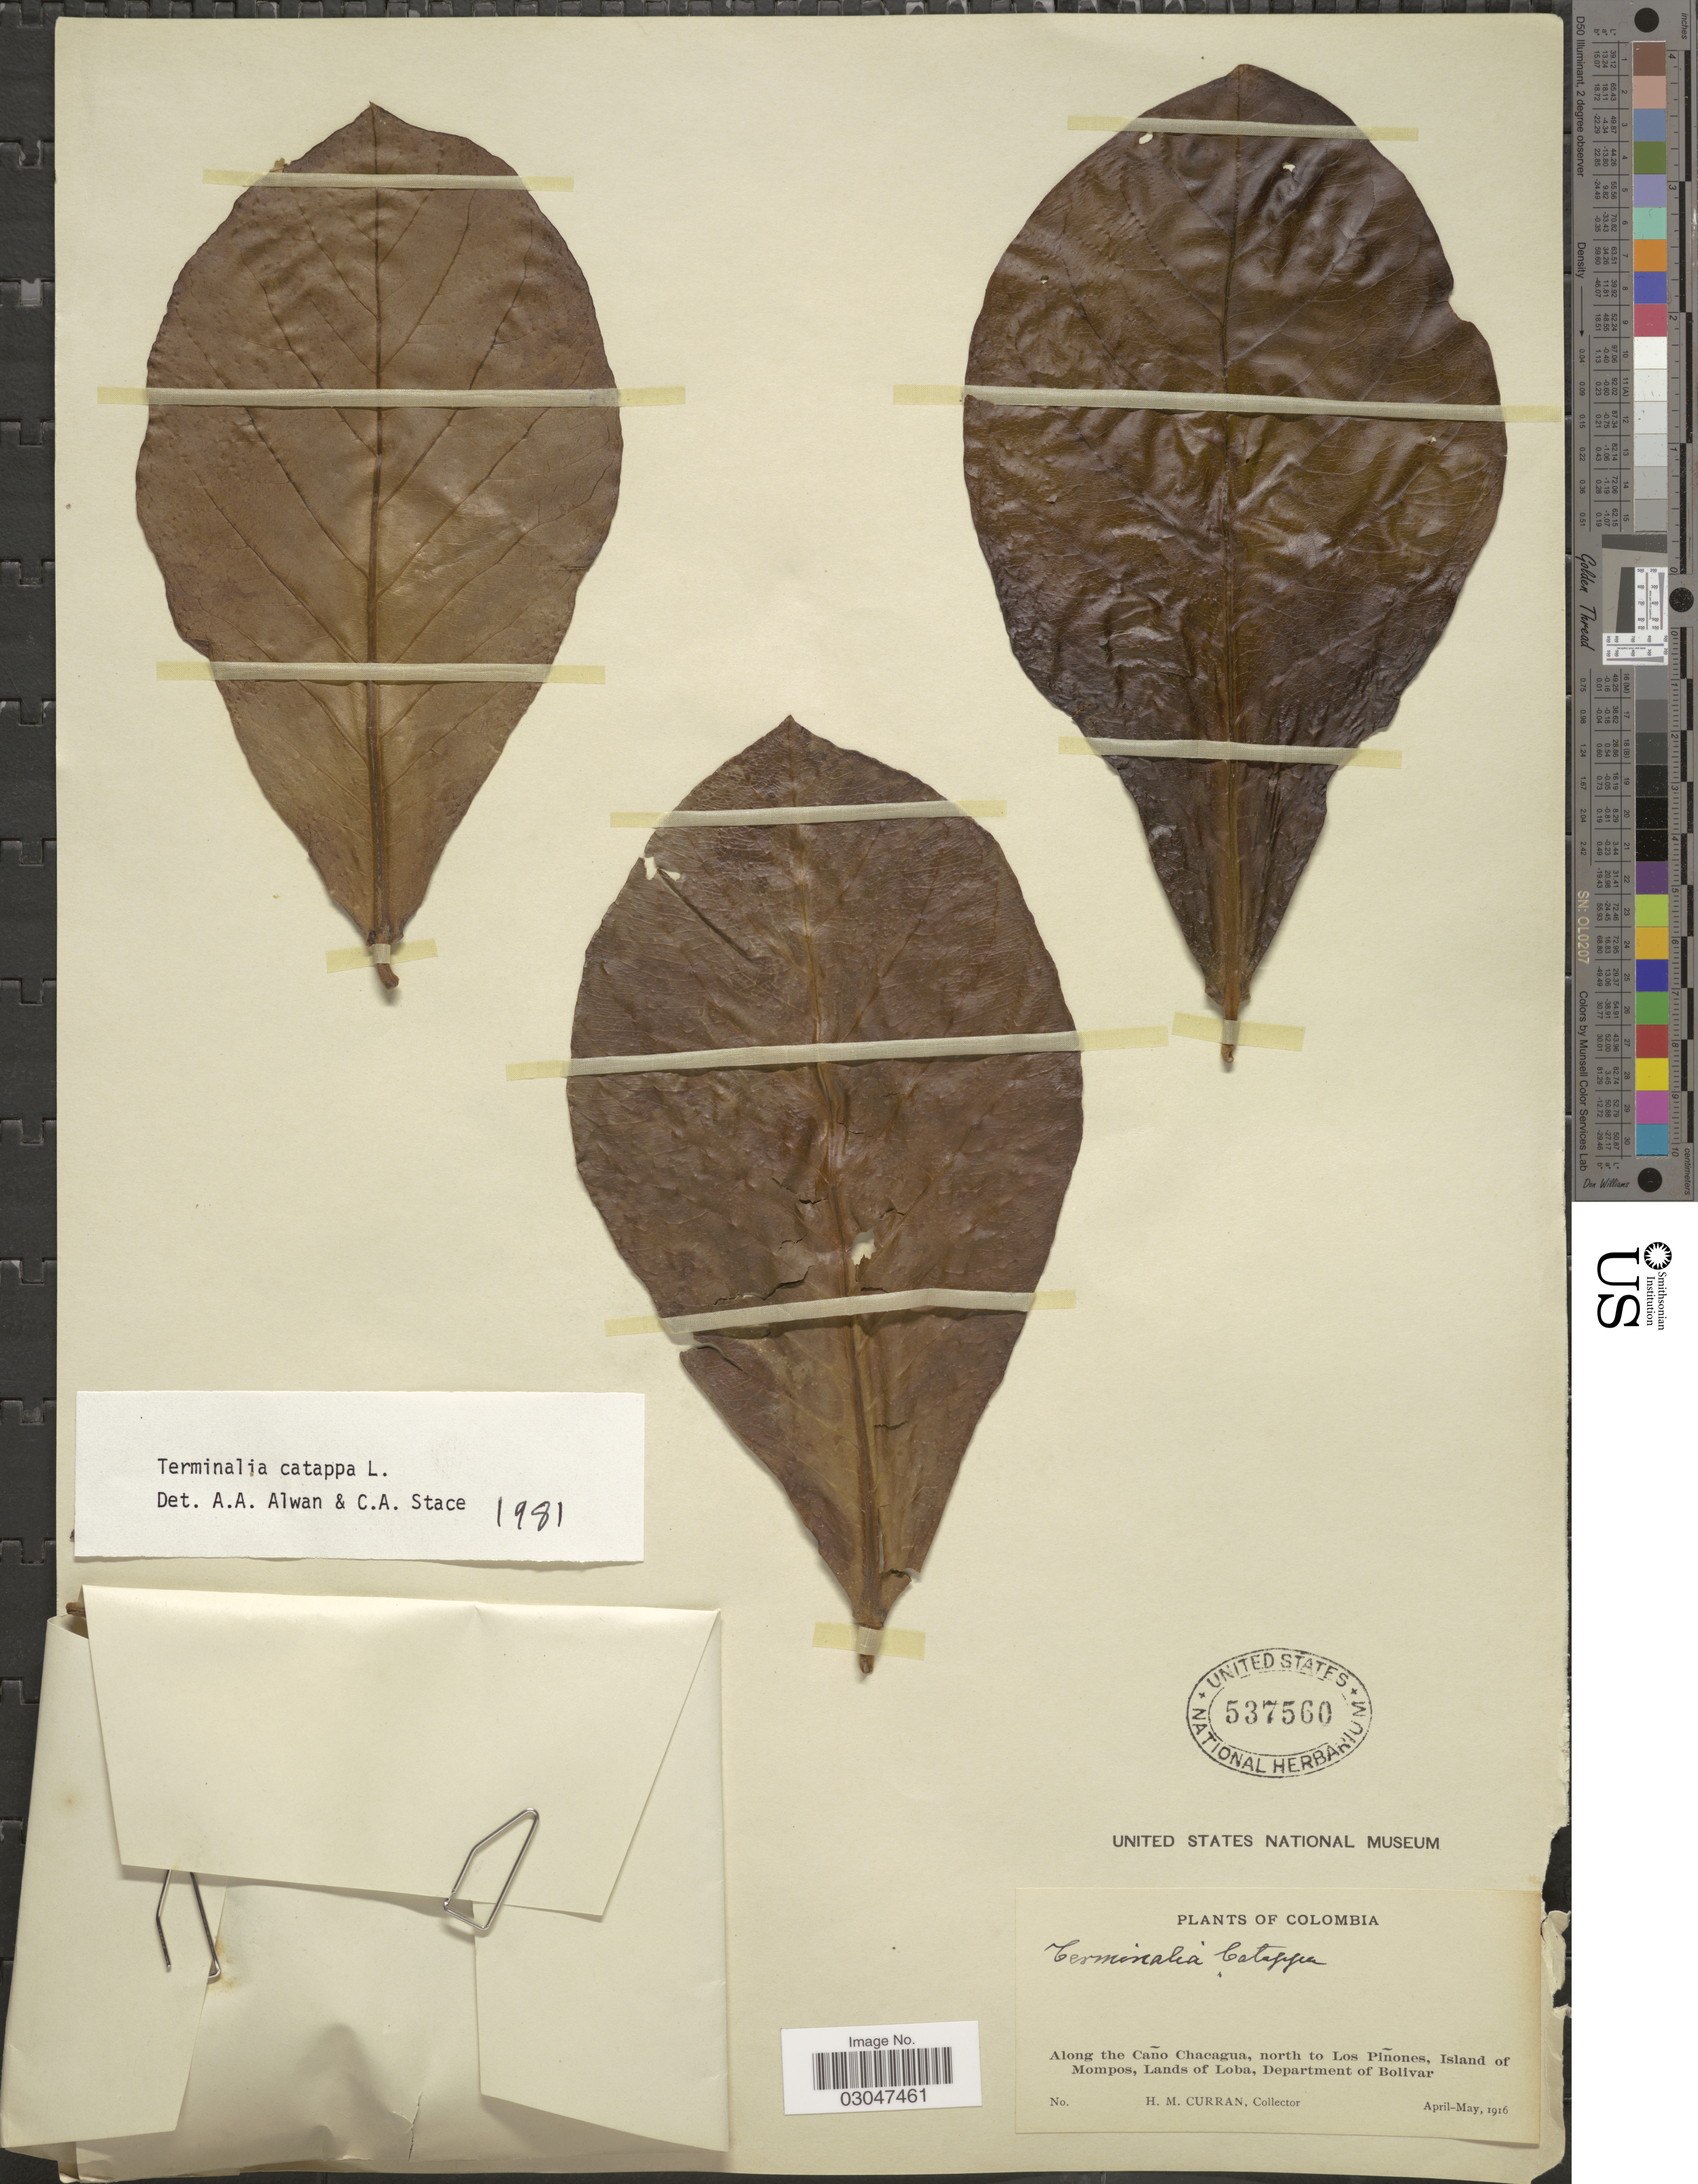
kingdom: Plantae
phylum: Tracheophyta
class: Magnoliopsida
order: Myrtales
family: Combretaceae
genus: Terminalia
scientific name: Terminalia catappa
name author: L.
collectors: H. M. Curran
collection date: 1916-04/1916-05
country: Colombia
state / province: Bolívar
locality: Along the Caño Chacagua, north to Los Piñones, Island of Mompos, Lands of Loba, Department of Bolivar.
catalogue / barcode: US 537560